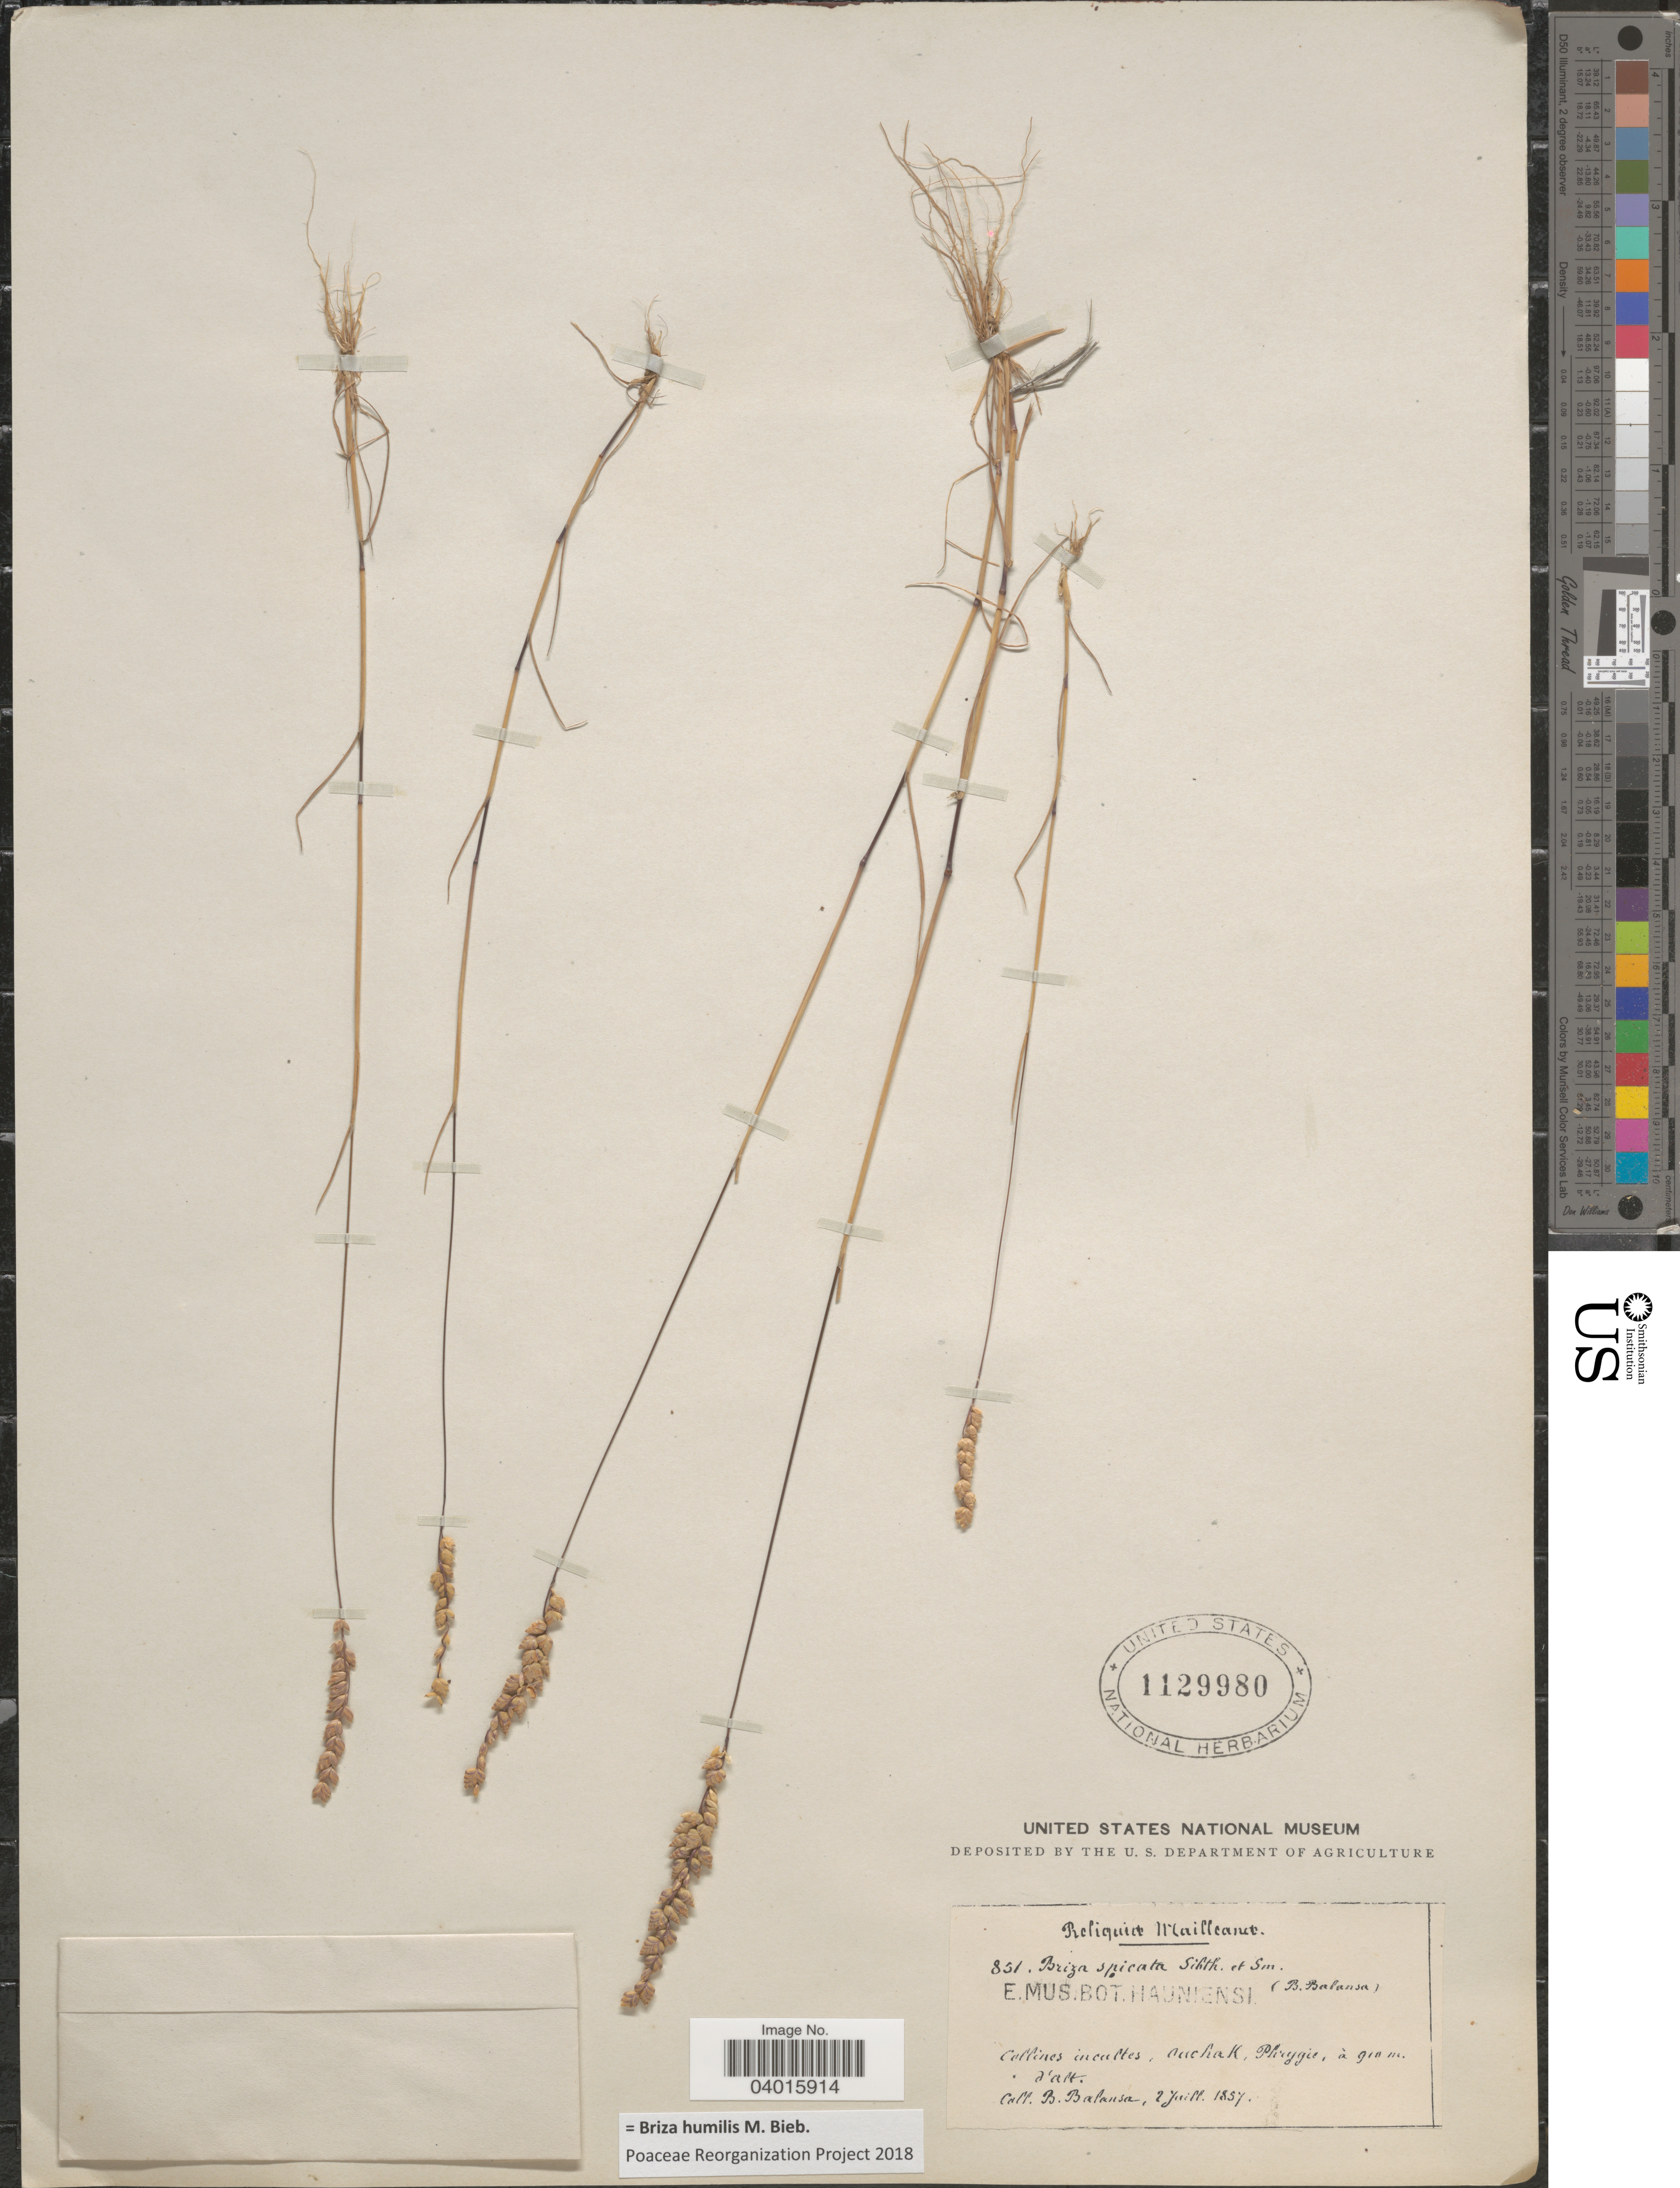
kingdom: Plantae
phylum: Tracheophyta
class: Liliopsida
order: Poales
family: Poaceae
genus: Briza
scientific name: Briza humilis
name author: M. Bieb.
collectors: B. Balansa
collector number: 851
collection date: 1857-07-02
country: Turkey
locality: Collines incultes, Ouchak, Phrygie.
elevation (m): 910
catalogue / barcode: US 1129980